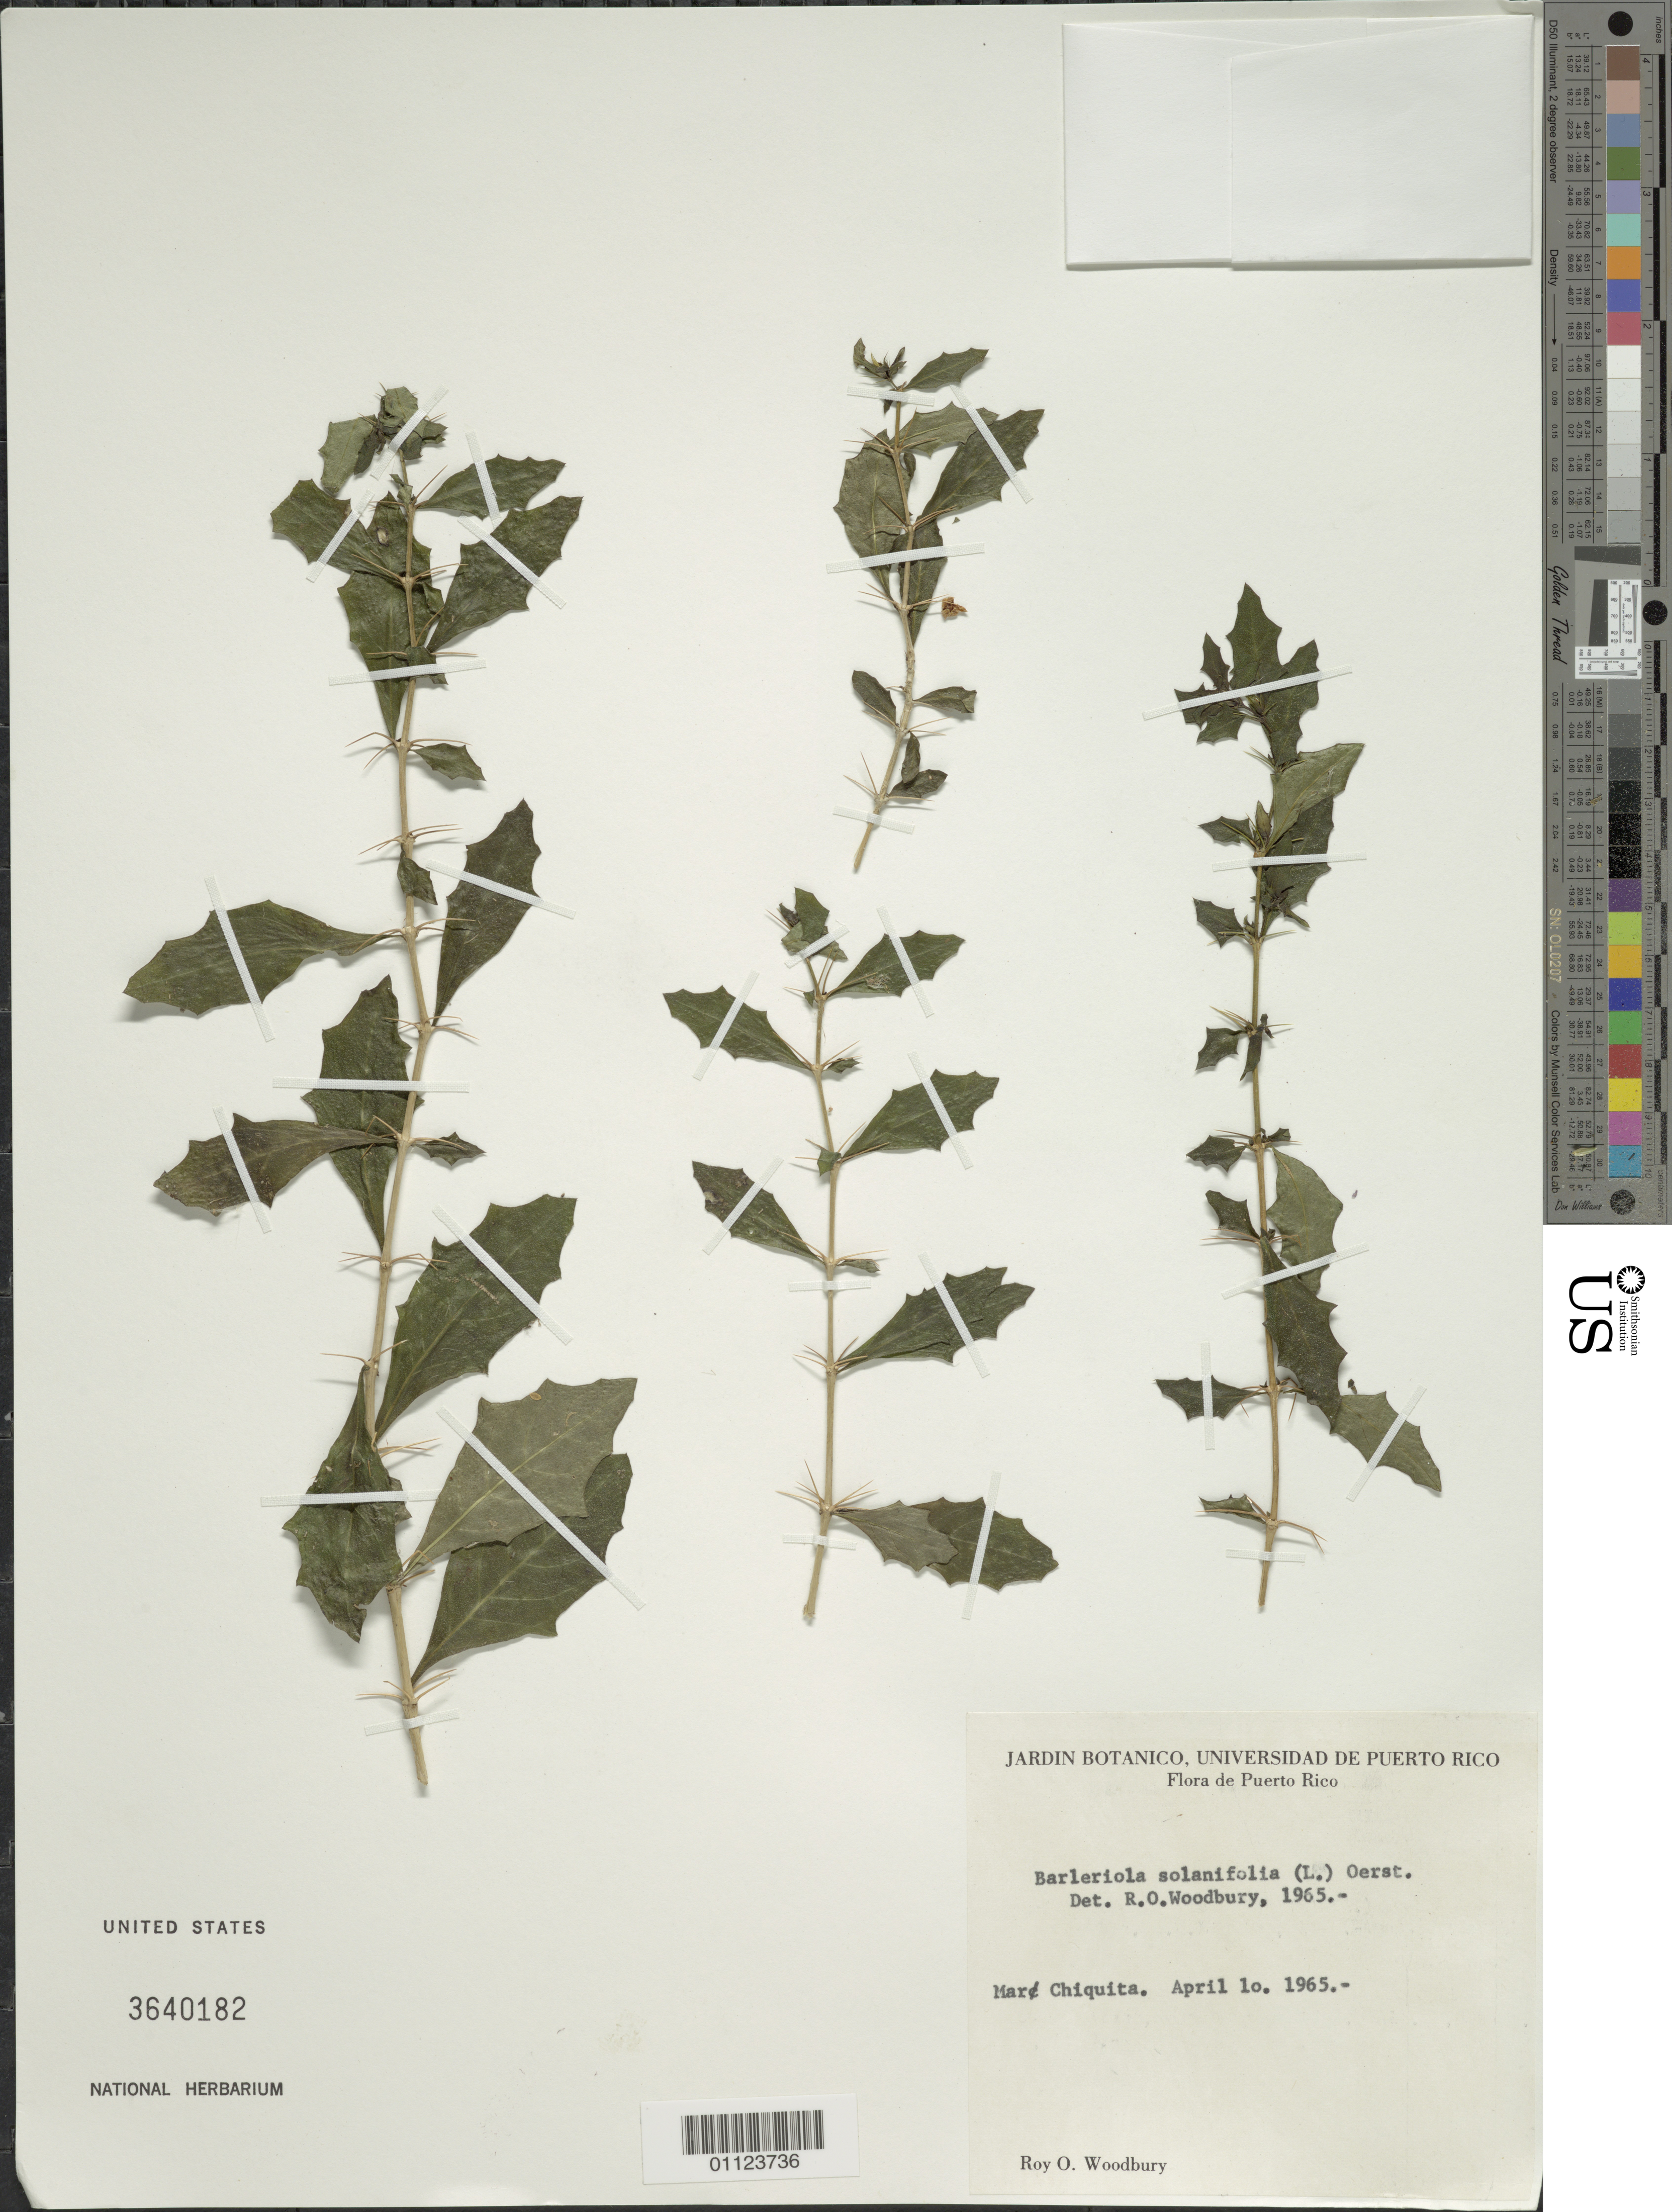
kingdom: Plantae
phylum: Tracheophyta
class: Magnoliopsida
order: Lamiales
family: Acanthaceae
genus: Barleriola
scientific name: Barleriola solanifolia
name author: (L.) Oerst. ex Lindau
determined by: Woodbury, R. O.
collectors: R. O. Woodbury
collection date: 1965-04-10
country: Puerto Rico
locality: Mar Chiquita.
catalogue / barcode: US 3640182